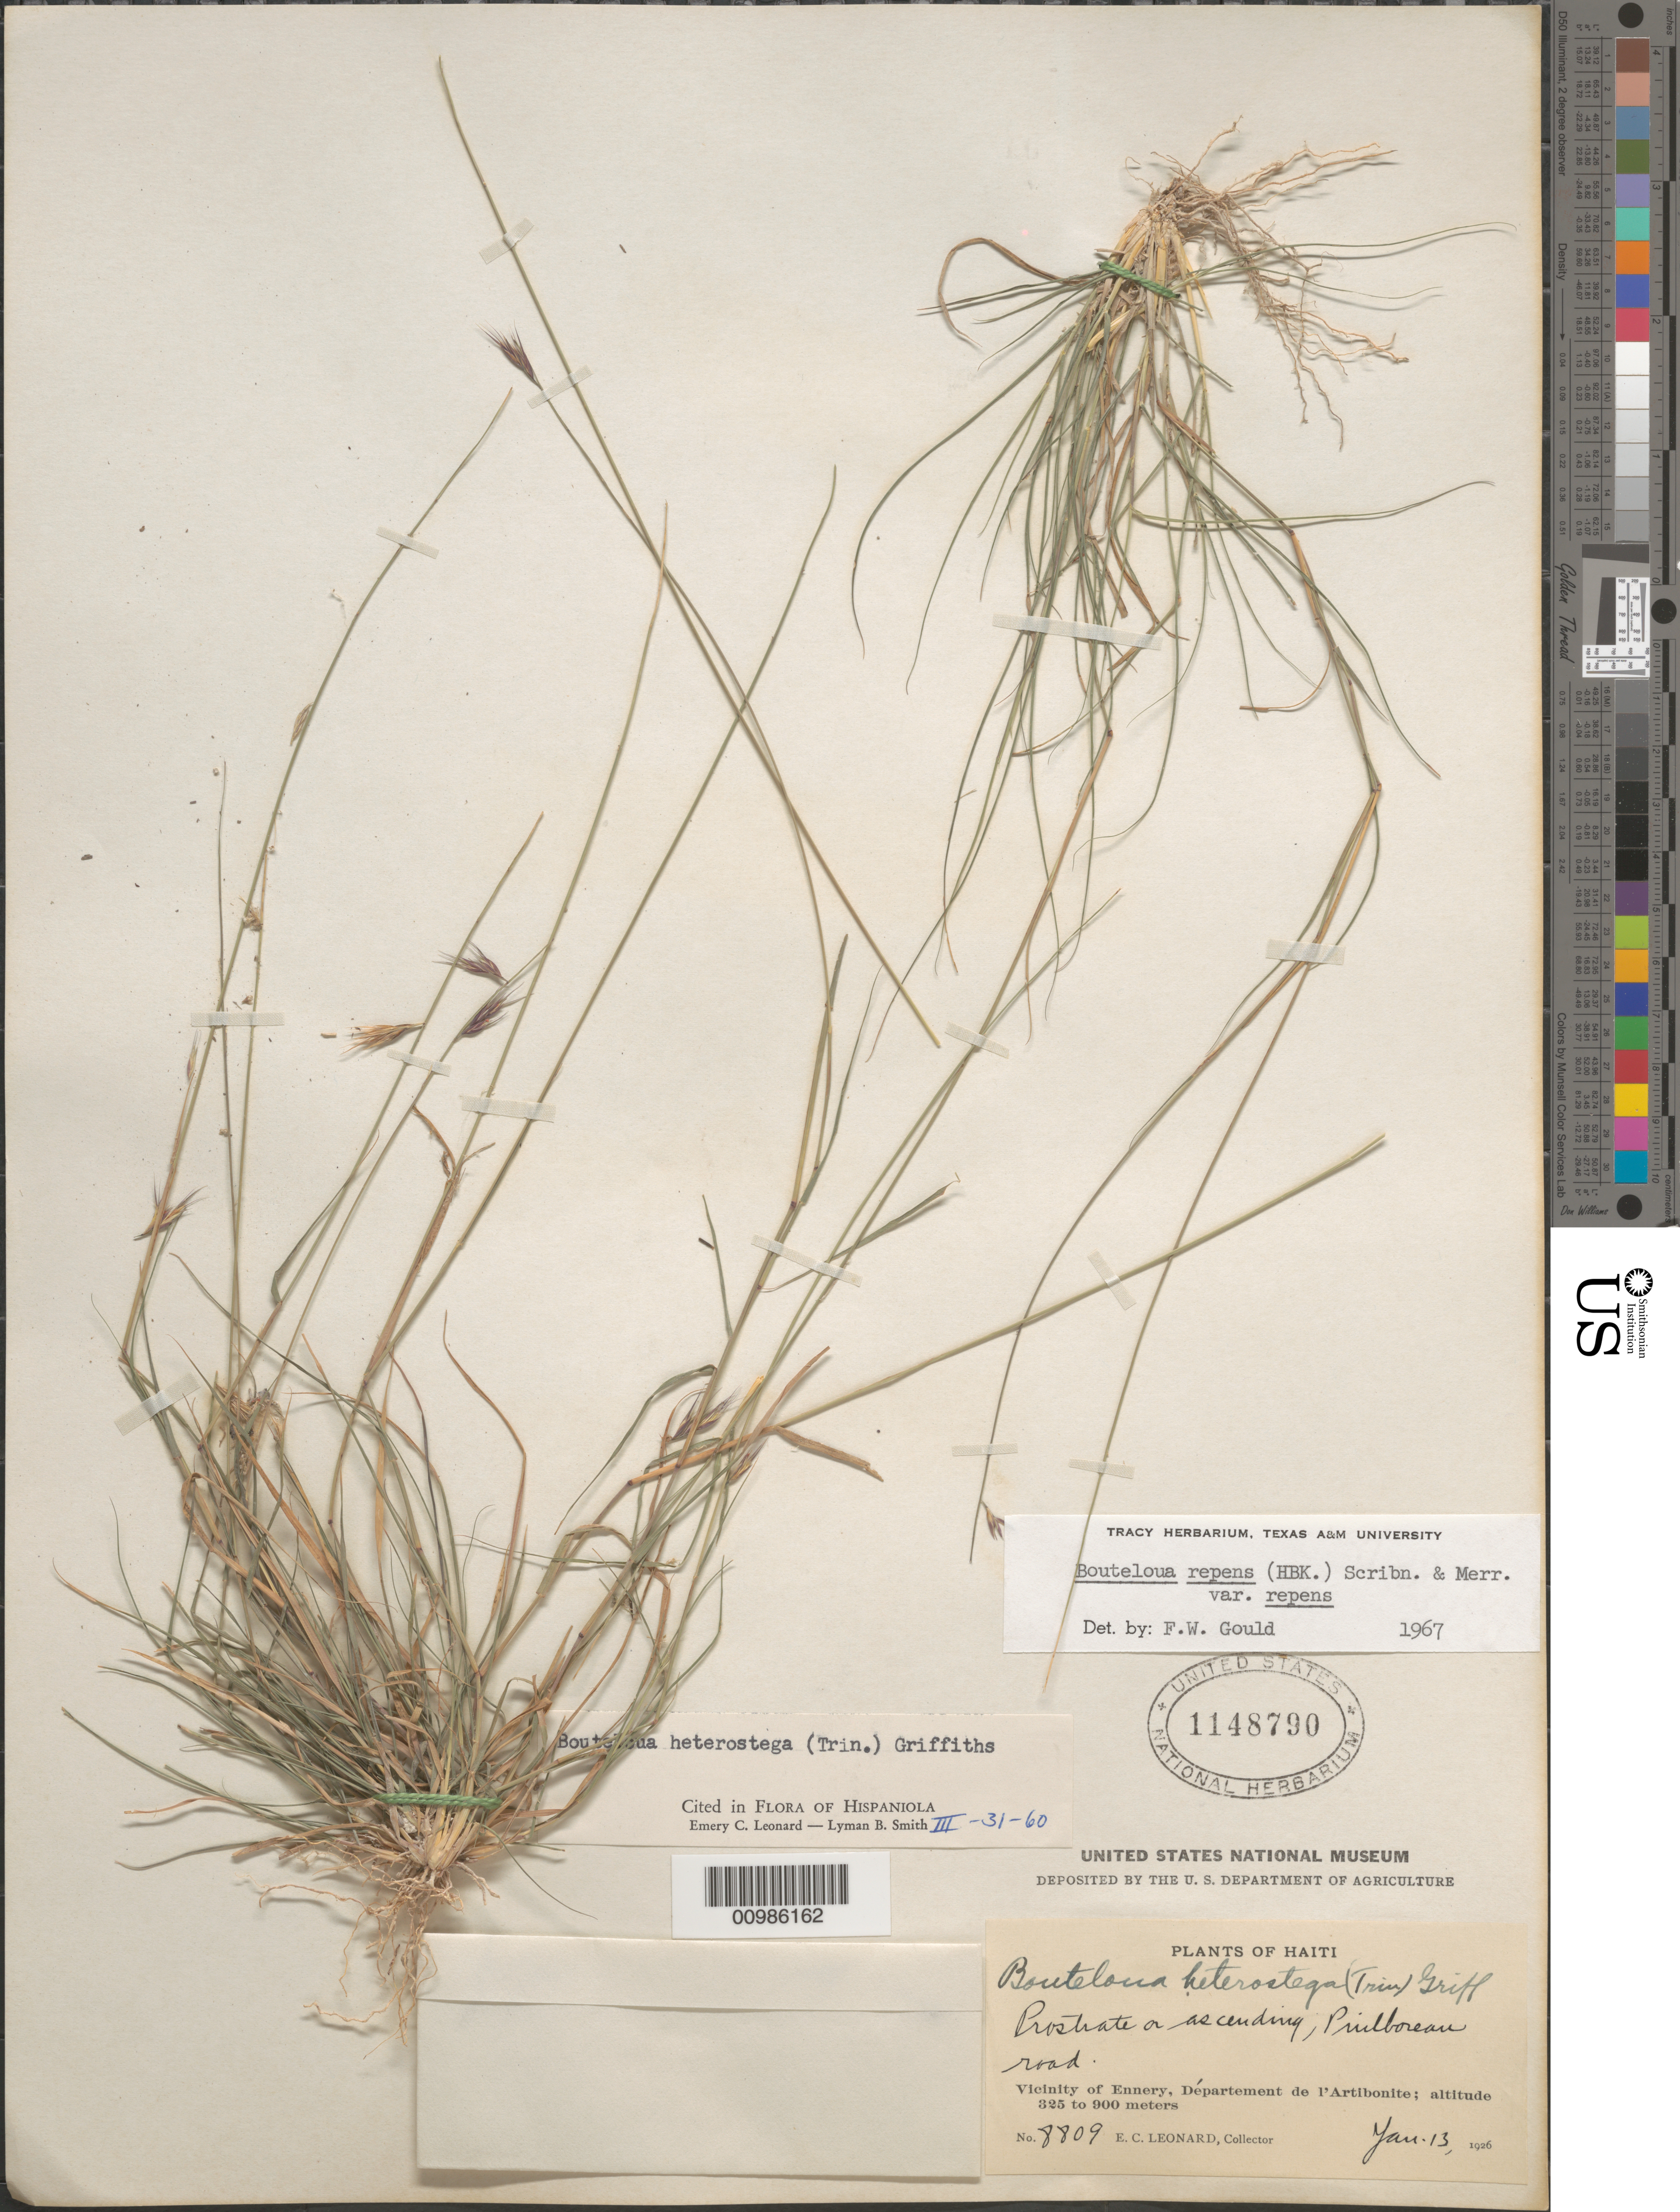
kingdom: Plantae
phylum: Tracheophyta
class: Liliopsida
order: Poales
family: Poaceae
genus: Bouteloua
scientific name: Bouteloua repens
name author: (Kunth) Scribn. & Merr.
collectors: E. C. Leonard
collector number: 8809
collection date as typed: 13 Jan 1926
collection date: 1926-01-13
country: Haiti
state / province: Artibonite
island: Hispaniola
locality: Vicinity of Ennery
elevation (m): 325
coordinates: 0 N, 0 E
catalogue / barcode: US 1148790